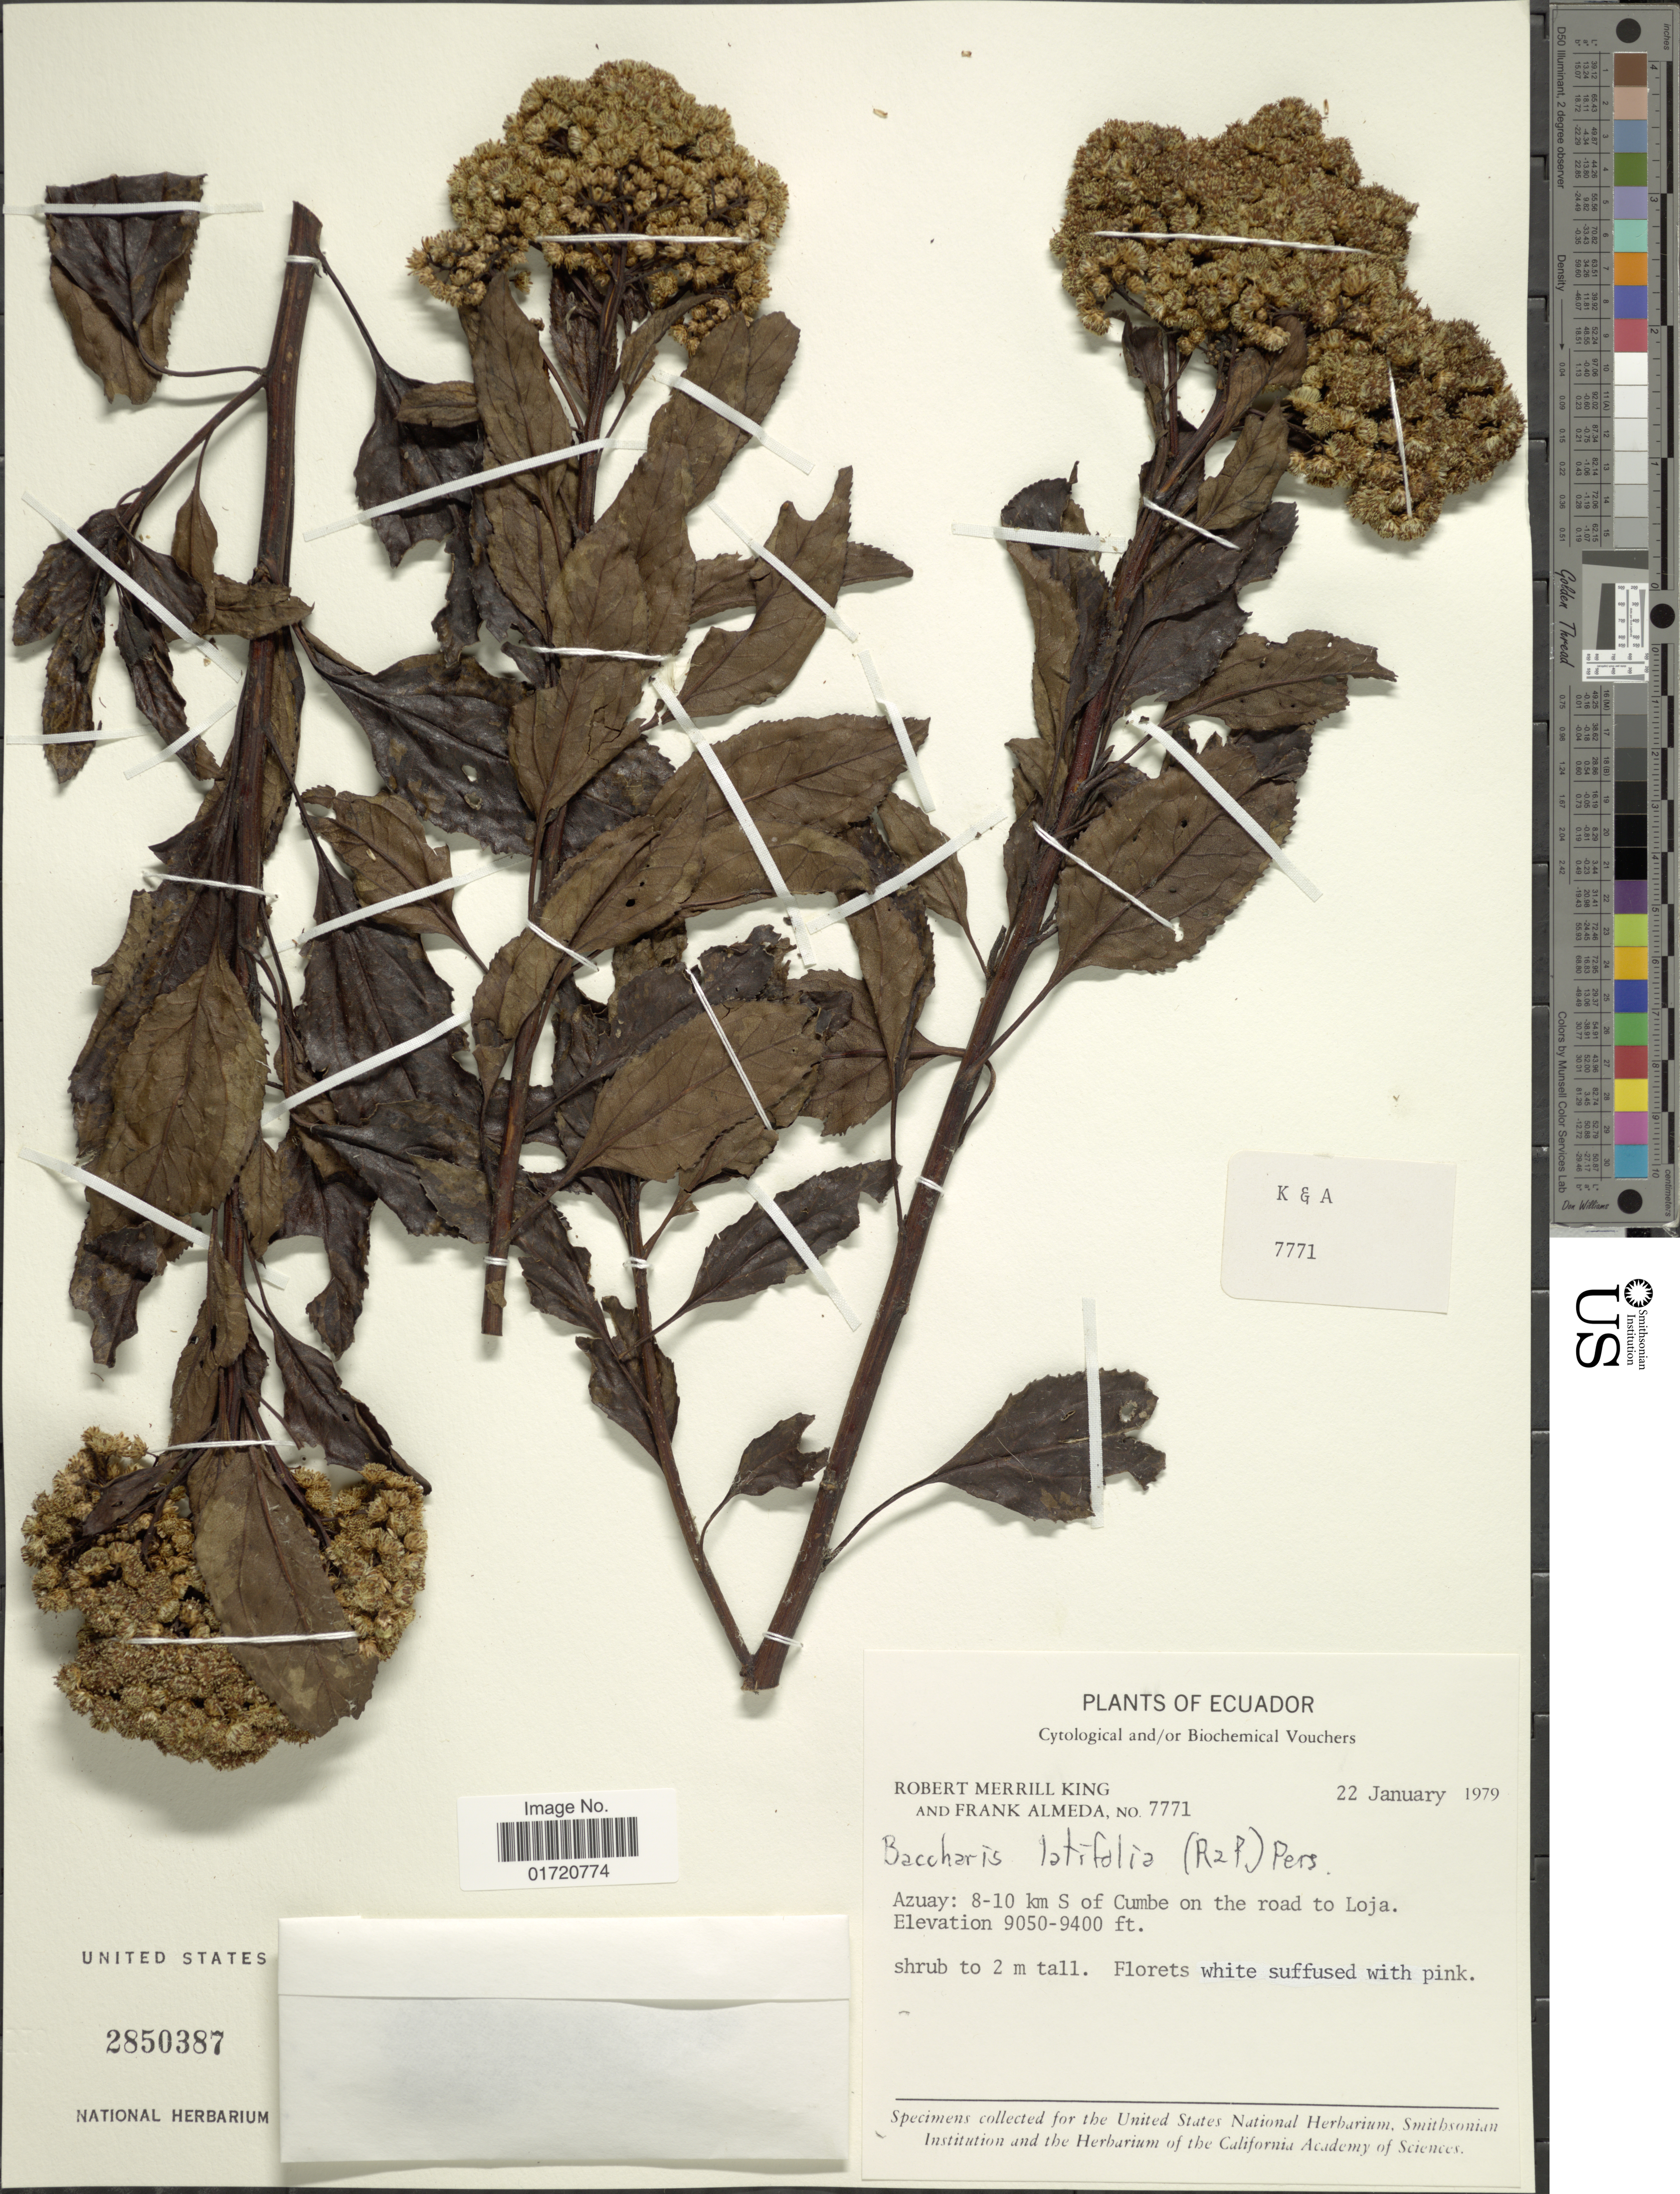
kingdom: Plantae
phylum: Tracheophyta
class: Magnoliopsida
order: Asterales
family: Asteraceae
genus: Baccharis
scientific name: Baccharis latifolia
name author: (Ruiz & Pav.) Pers.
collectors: R. M. King & F. Almeda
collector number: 7771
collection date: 1979-01-22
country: Ecuador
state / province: Azuay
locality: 8-10 km S of Cumbe on the road to Loja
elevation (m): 2758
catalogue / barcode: US 2850387